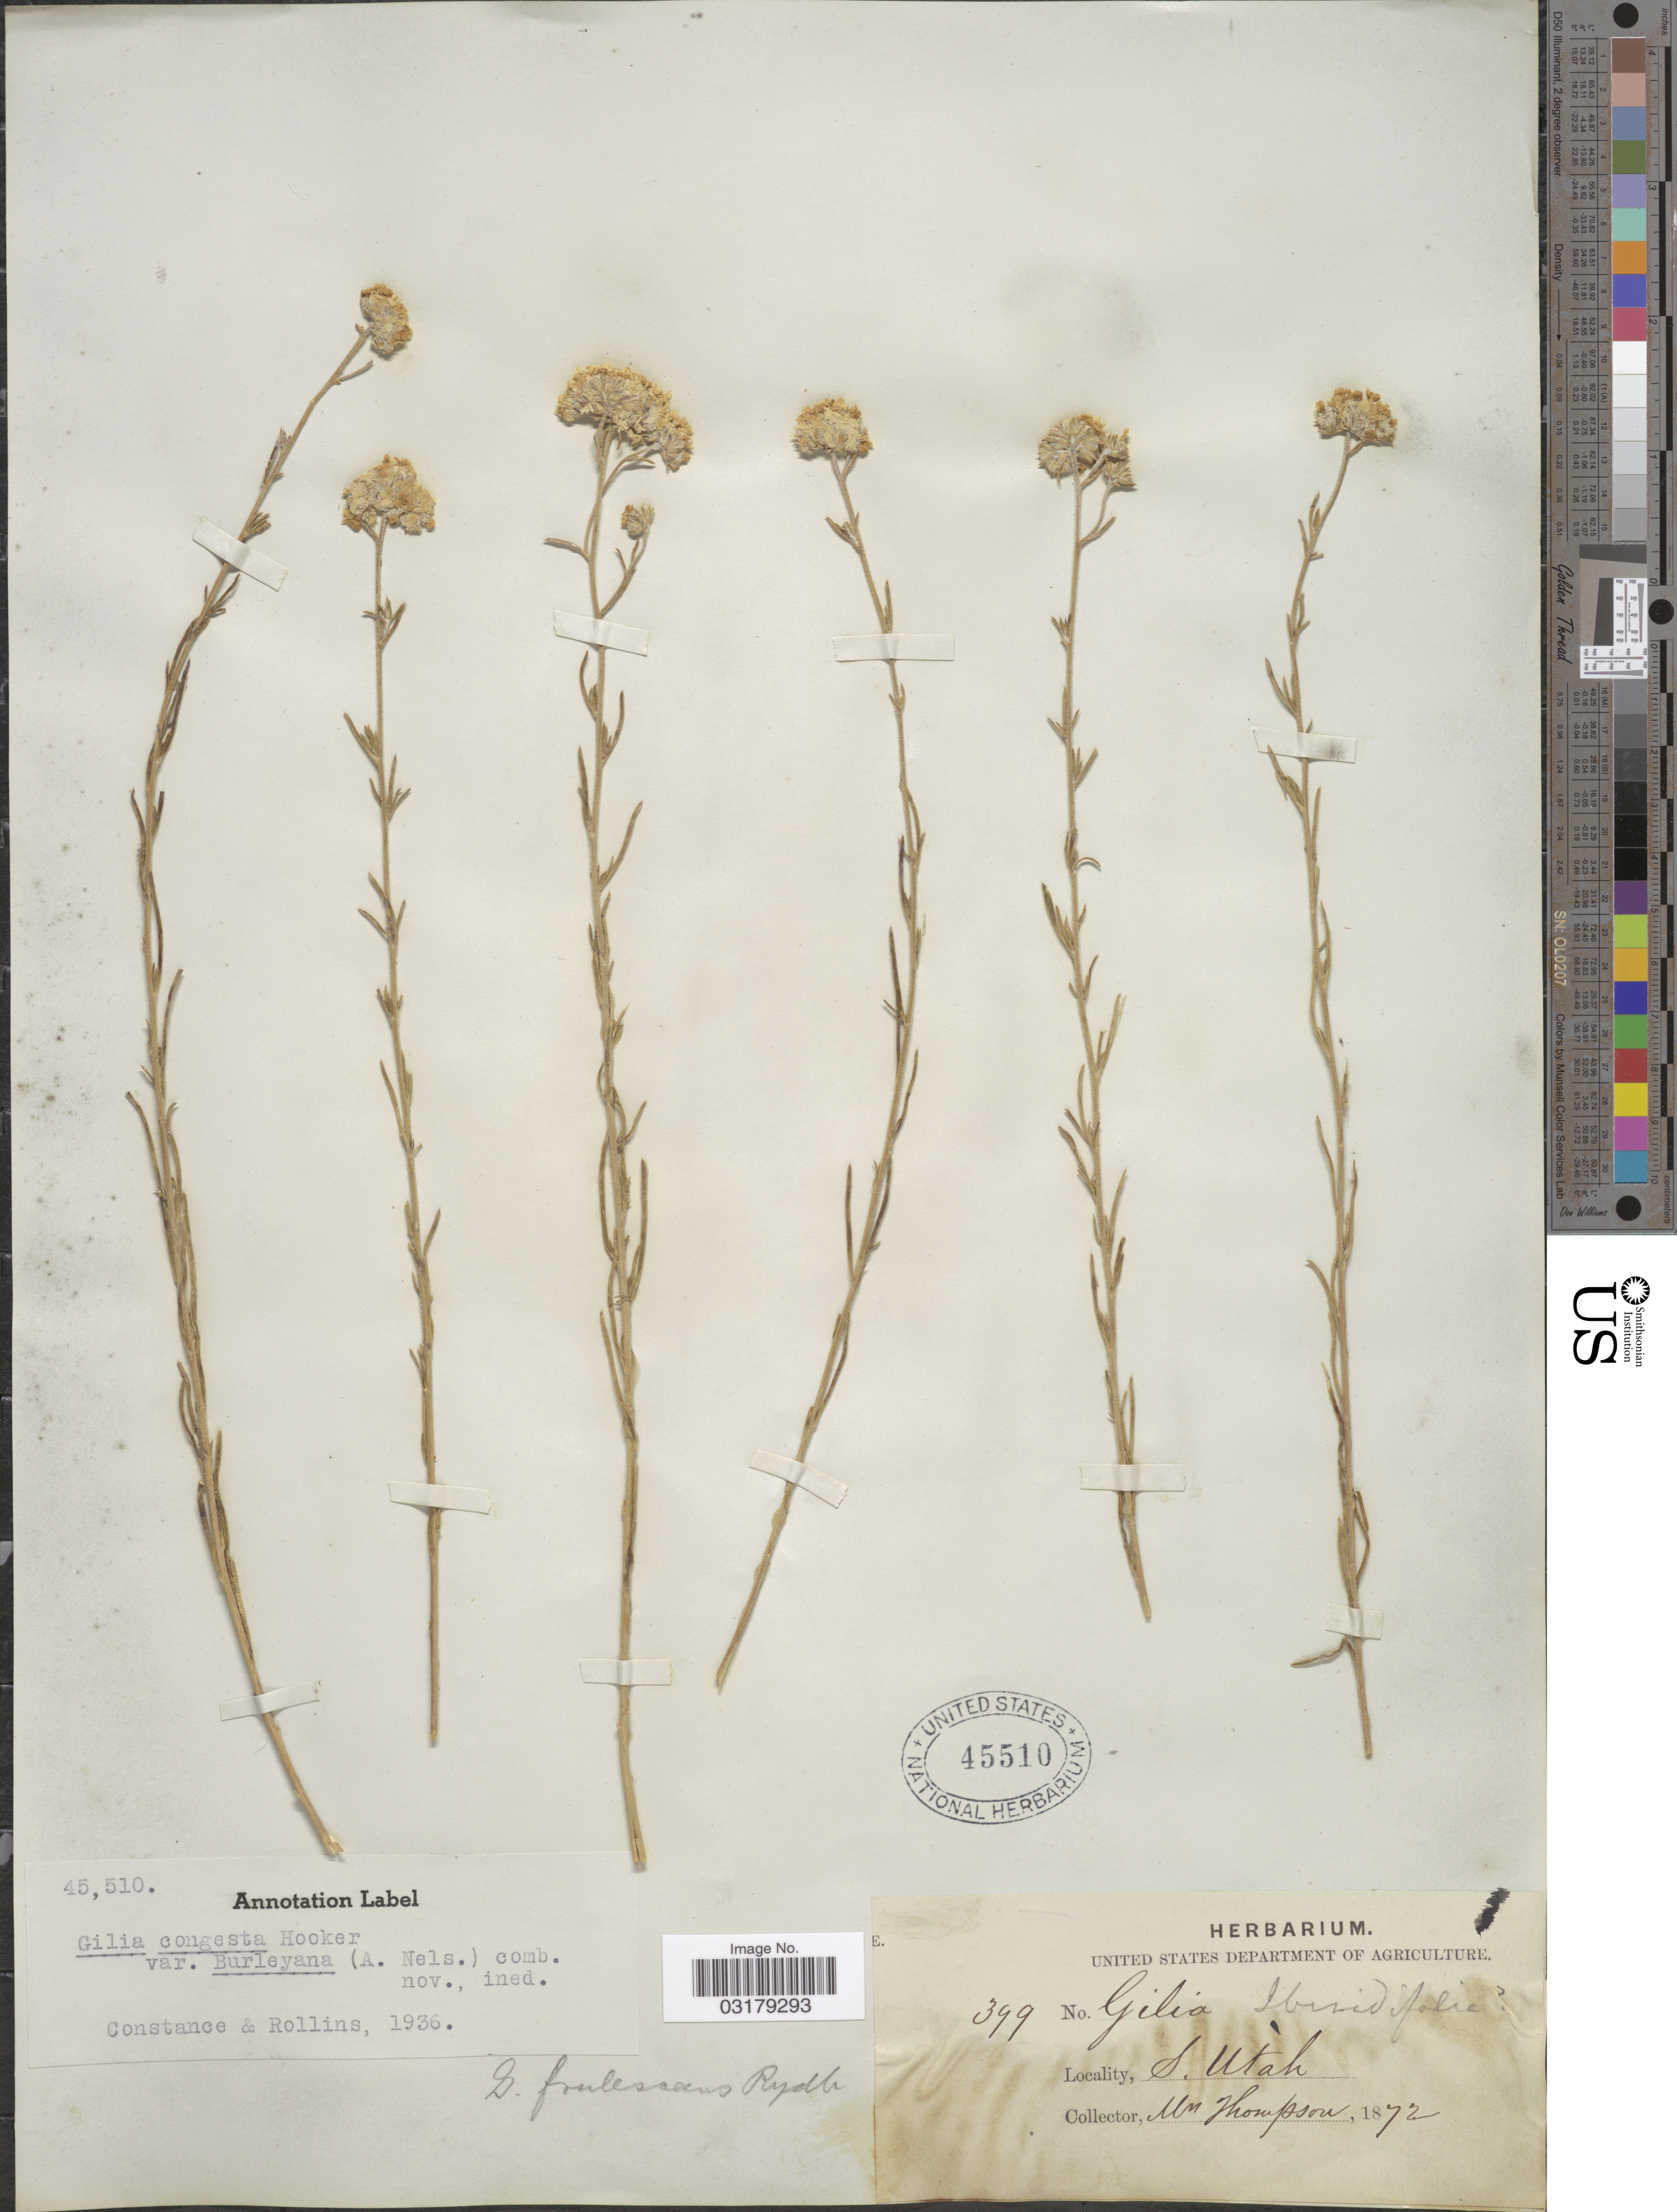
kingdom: Plantae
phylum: Tracheophyta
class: Magnoliopsida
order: Ericales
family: Polemoniaceae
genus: Ipomopsis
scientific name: Ipomopsis congesta subsp. frutescens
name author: (Rydb.) A.G. Day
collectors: W. Thompson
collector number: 399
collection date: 1872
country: United States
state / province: Utah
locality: S. Utah.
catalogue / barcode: US 45510